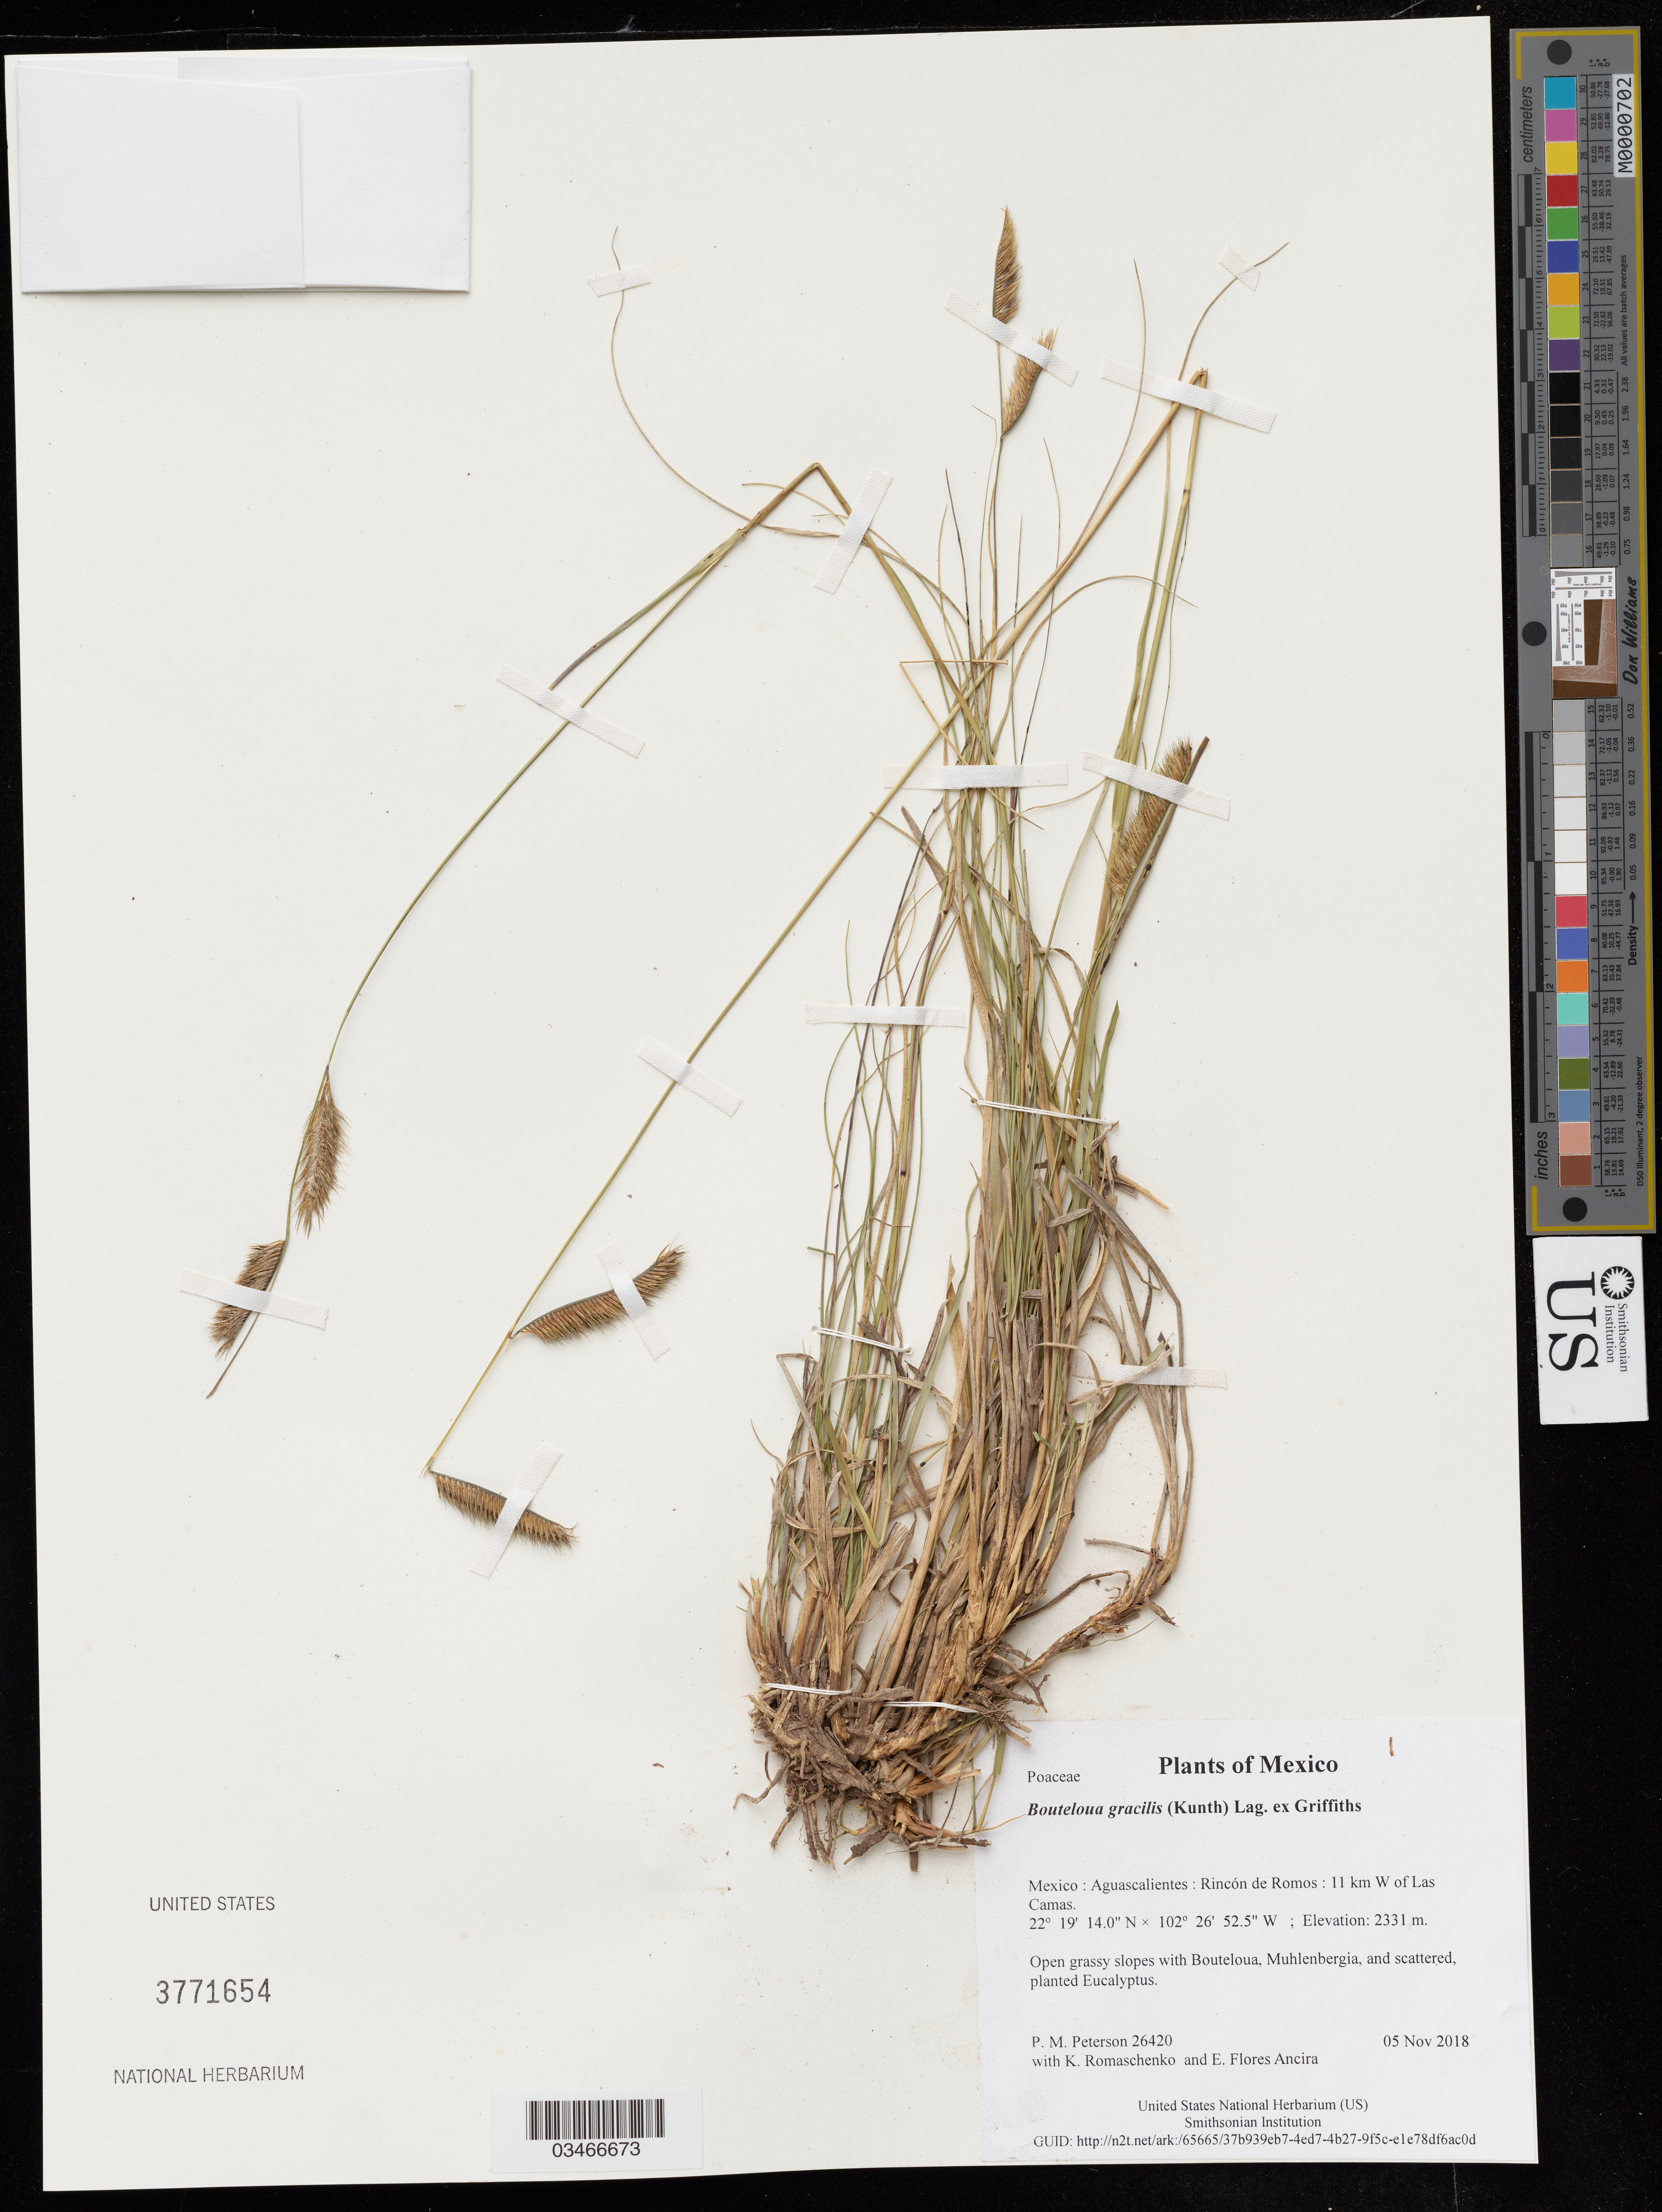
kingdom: Plantae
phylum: Tracheophyta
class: Liliopsida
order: Poales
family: Poaceae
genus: Bouteloua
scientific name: Bouteloua gracilis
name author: (Kunth) Lag. ex Griffiths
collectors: P. M. Peterson, K. Romaschenko & E. Flores Ancira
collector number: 26420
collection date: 2018-11-05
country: Mexico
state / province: Aguascalientes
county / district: Rincón de Romos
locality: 11 km W of Las Camas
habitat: Open grassy slopes with Bouteloua, Muhlenbergia, and scattered, planted Eucalyptus.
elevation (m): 2331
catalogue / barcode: US 3771654